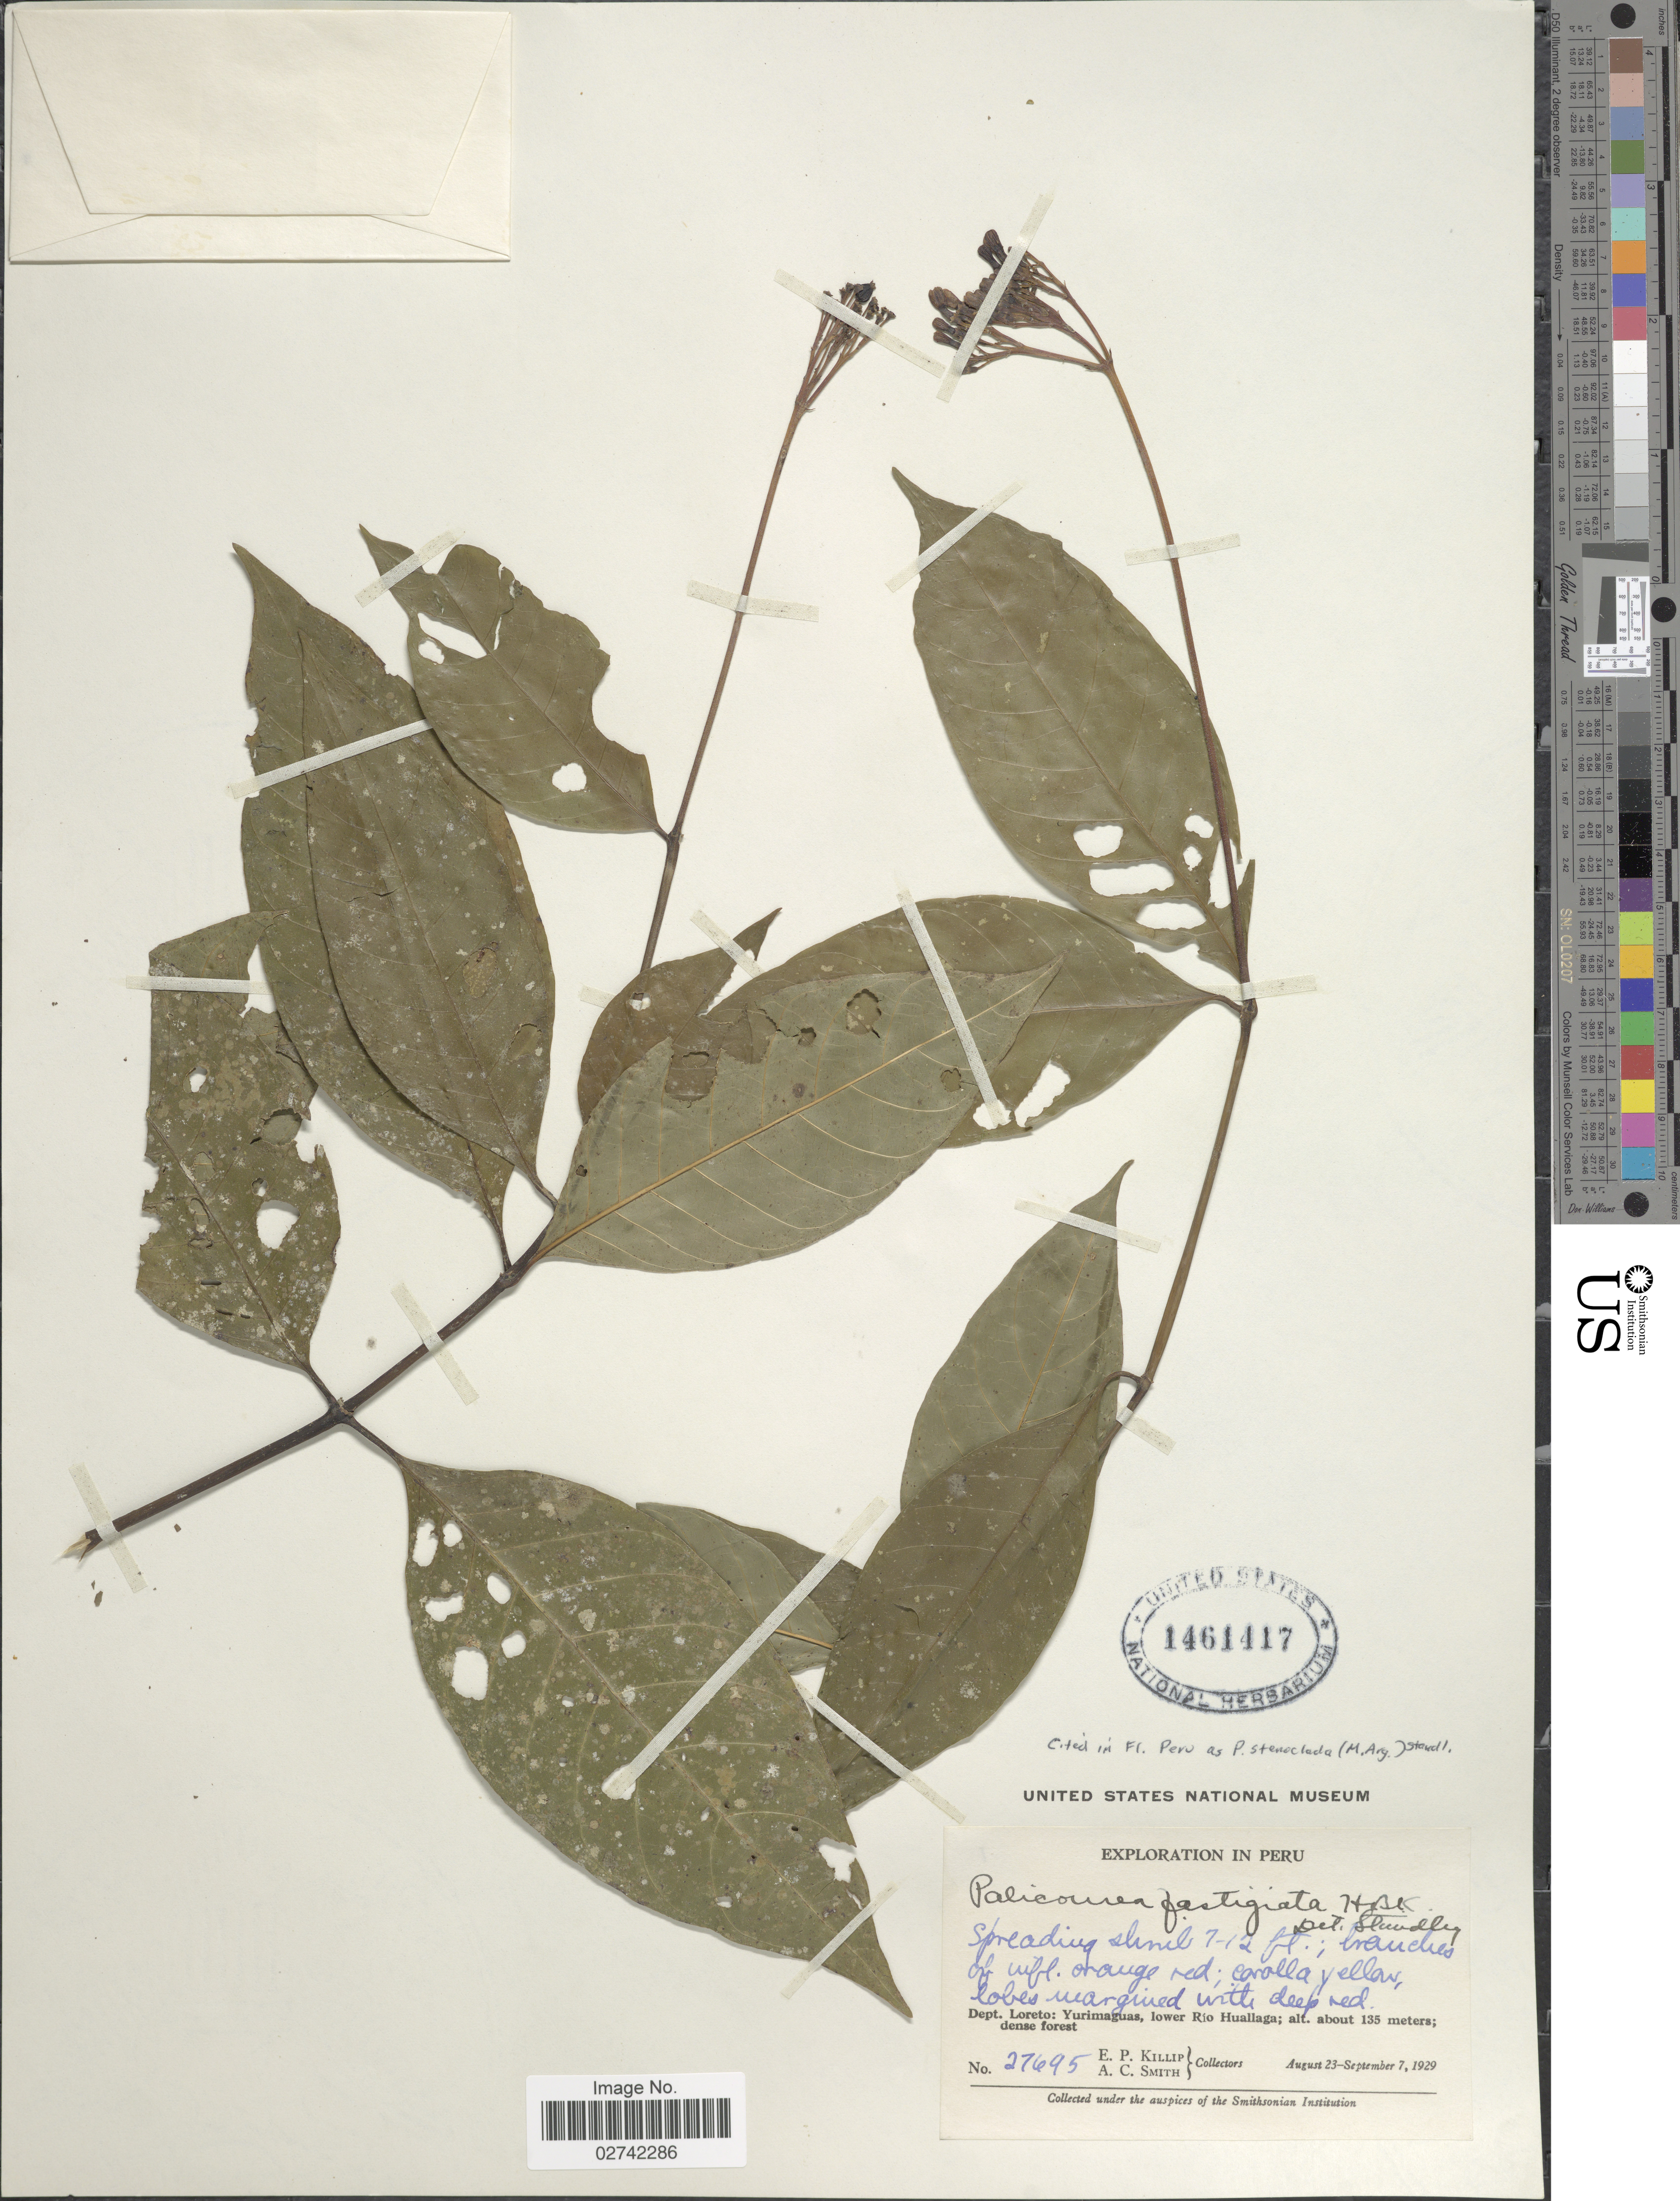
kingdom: Plantae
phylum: Tracheophyta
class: Magnoliopsida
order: Gentianales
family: Rubiaceae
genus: Palicourea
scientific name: Palicourea stenoclada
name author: (Müll. Arg.) Standl.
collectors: E. P. Killip & A. C. Smith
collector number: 27695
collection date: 1929-08-23/1929-09-07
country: Peru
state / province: Loreto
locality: Yurimaguas, lower Huallaga.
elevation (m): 135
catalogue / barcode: US 1461417